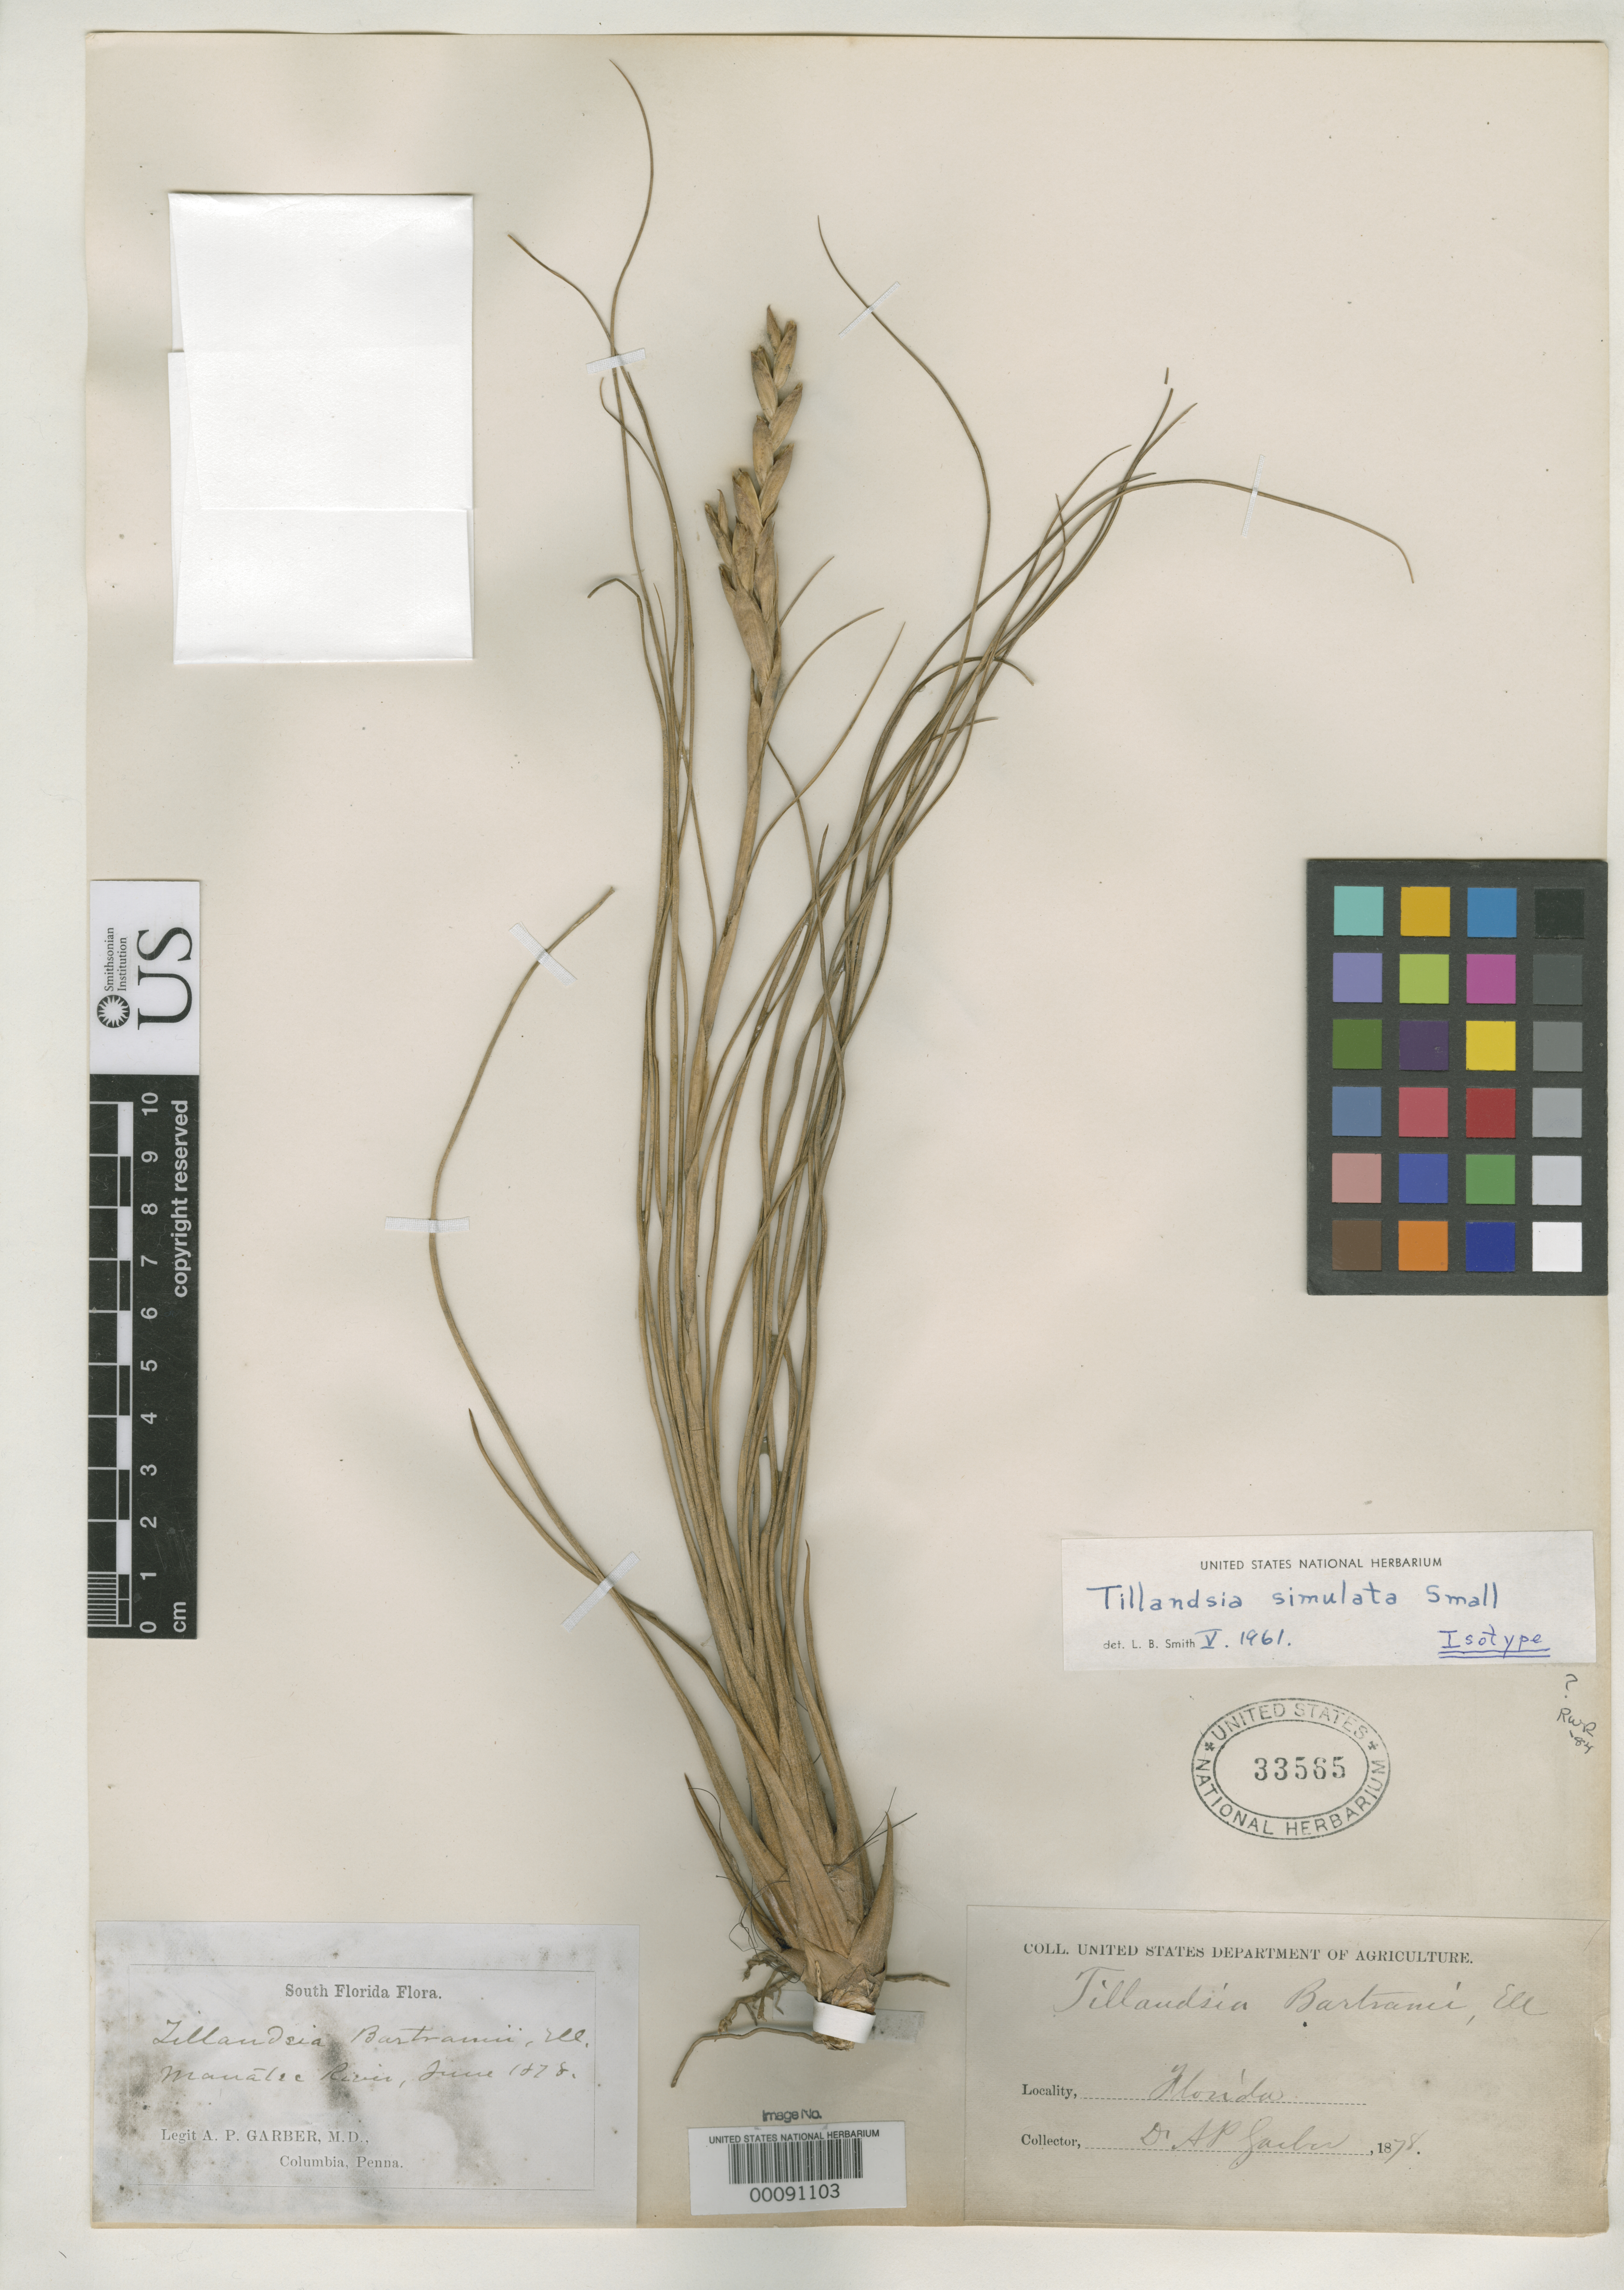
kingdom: Plantae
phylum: Tracheophyta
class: Liliopsida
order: Poales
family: Bromeliaceae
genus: Tillandsia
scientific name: Tillandsia simulata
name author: Small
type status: Isotype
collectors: A. P. Garber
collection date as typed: Jun 1878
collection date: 1878-06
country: United States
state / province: Florida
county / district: Manatee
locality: Manatee River.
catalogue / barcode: US 33565